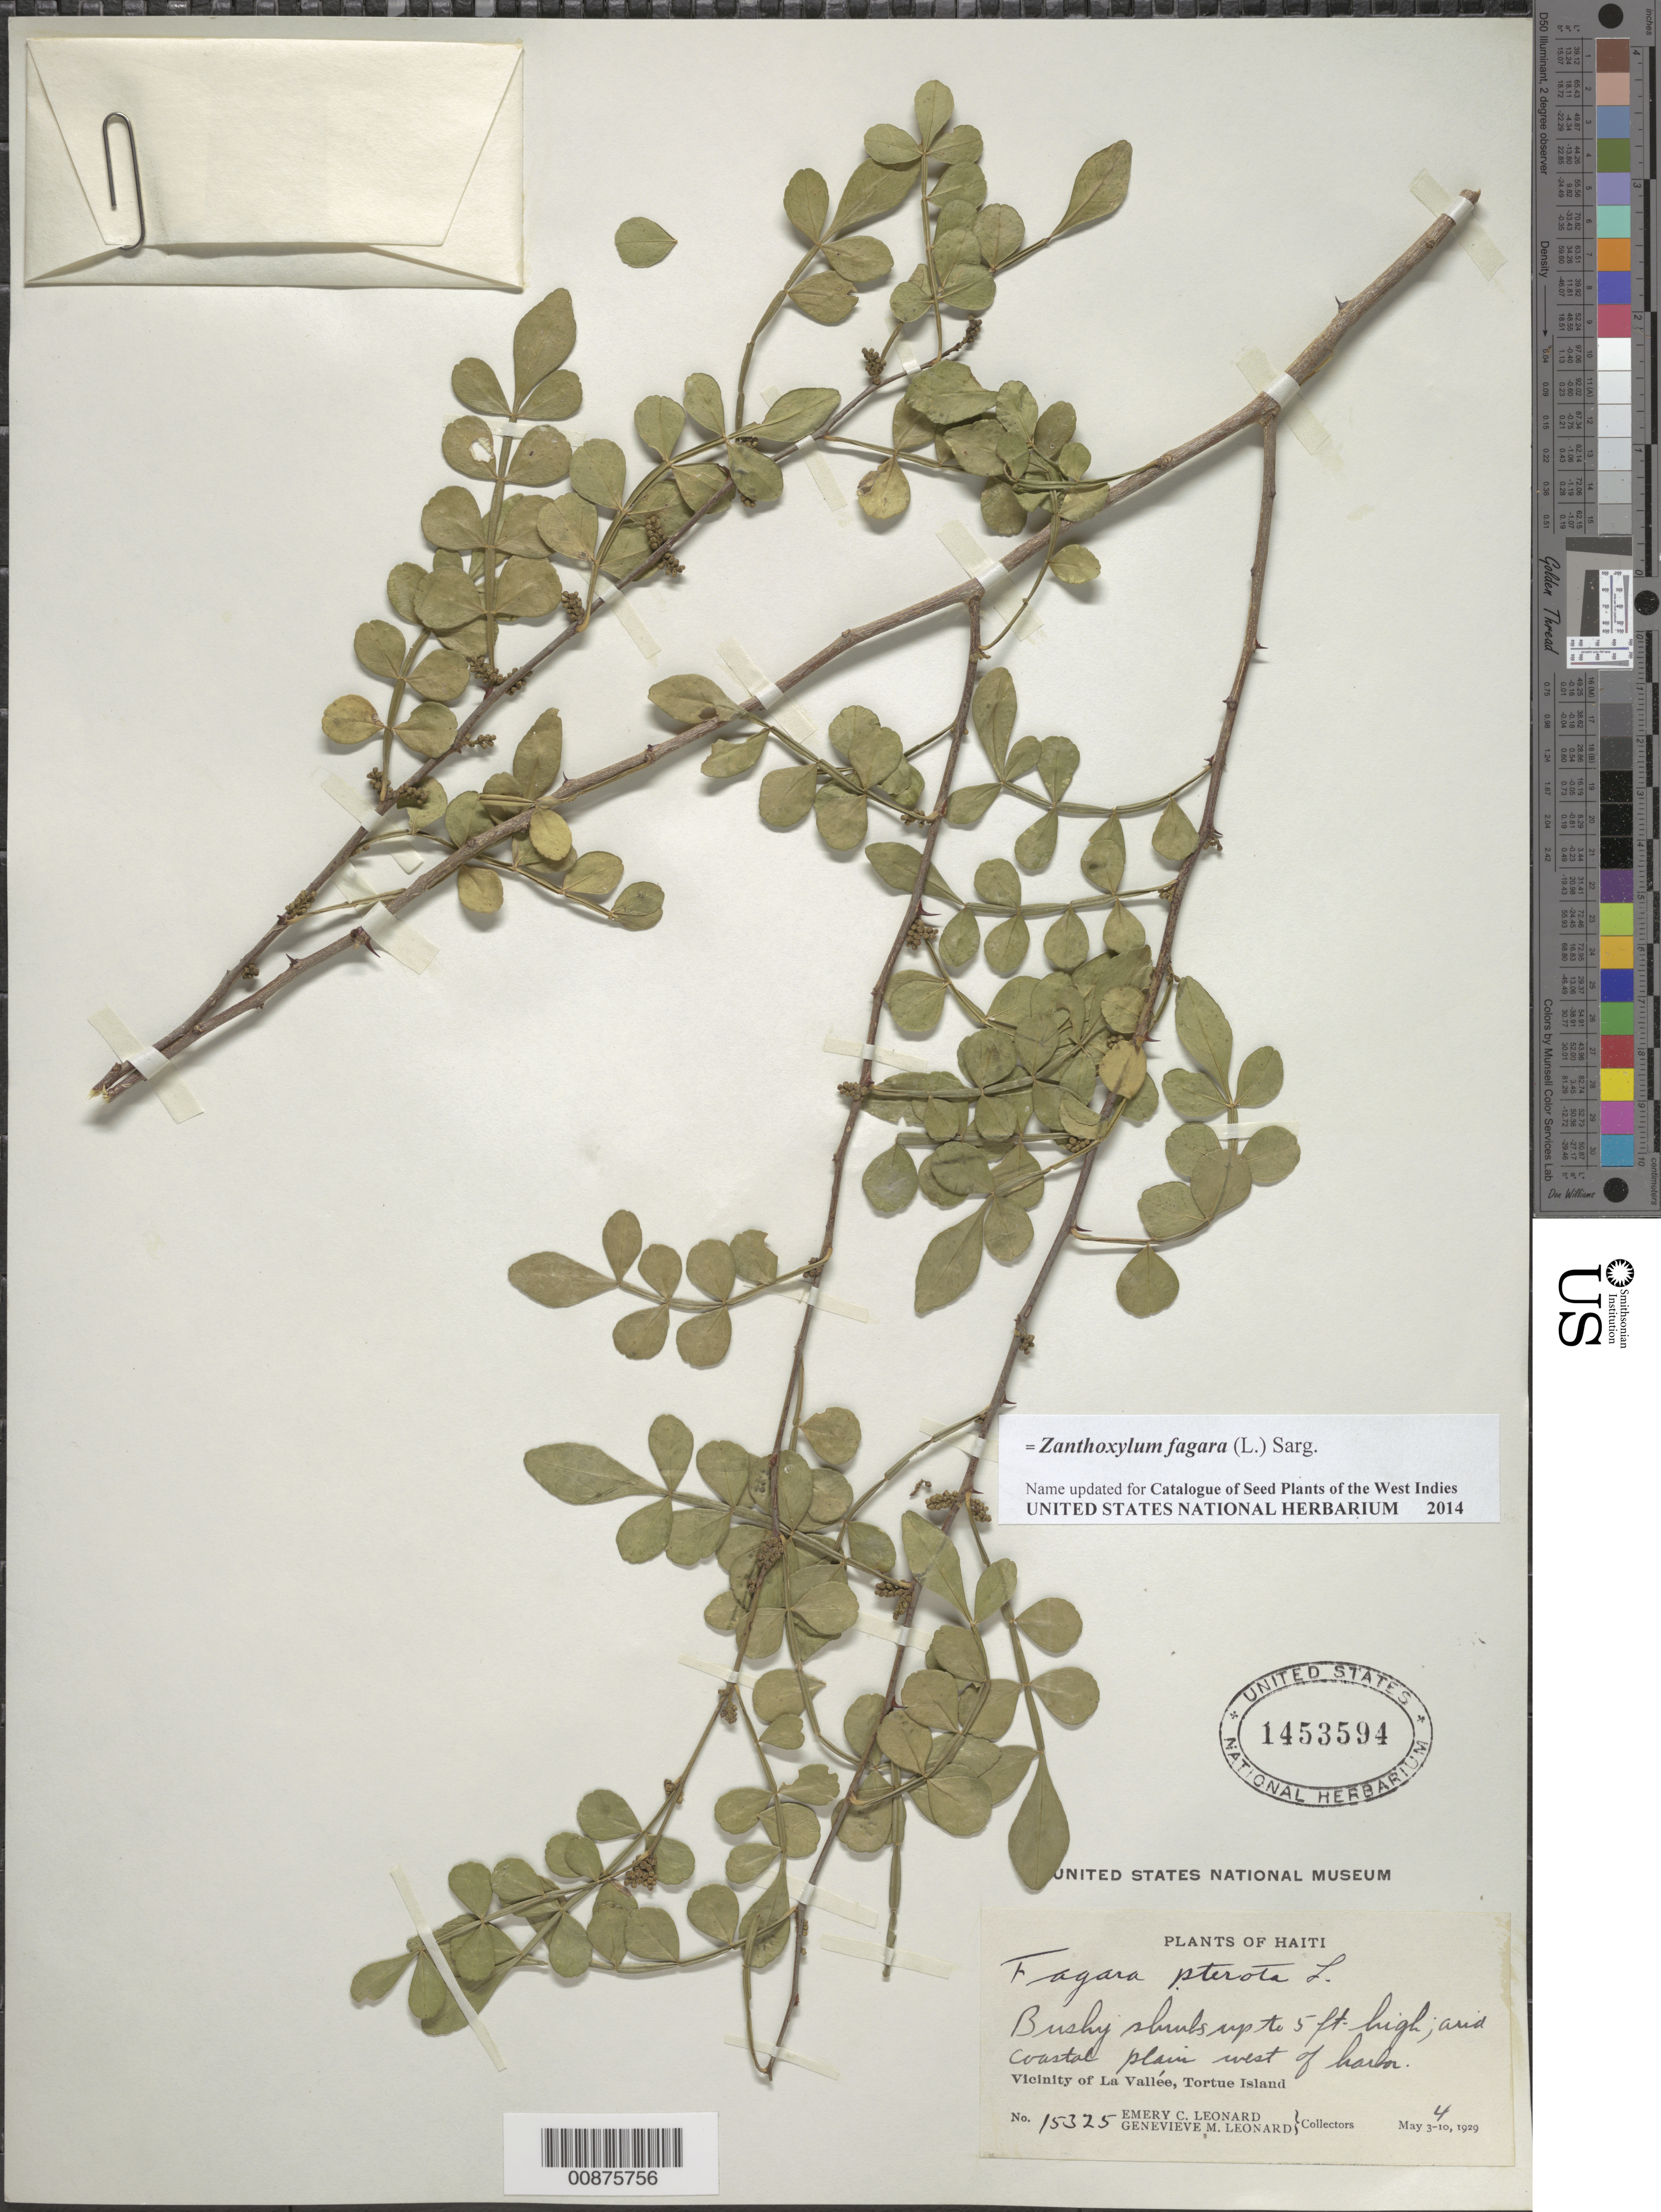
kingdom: Plantae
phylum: Tracheophyta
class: Magnoliopsida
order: Sapindales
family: Rutaceae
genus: Zanthoxylum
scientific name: Zanthoxylum fagara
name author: (L.) Sarg.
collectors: E. C. Leonard & G. M. Leonard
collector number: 15325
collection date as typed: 04 May 1929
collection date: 1929-05-04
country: Haiti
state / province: Nord-Ouest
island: Île de la Tortue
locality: Vicinity of La Vallée, W of harbor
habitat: Arid coastal plain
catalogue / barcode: US 1453594